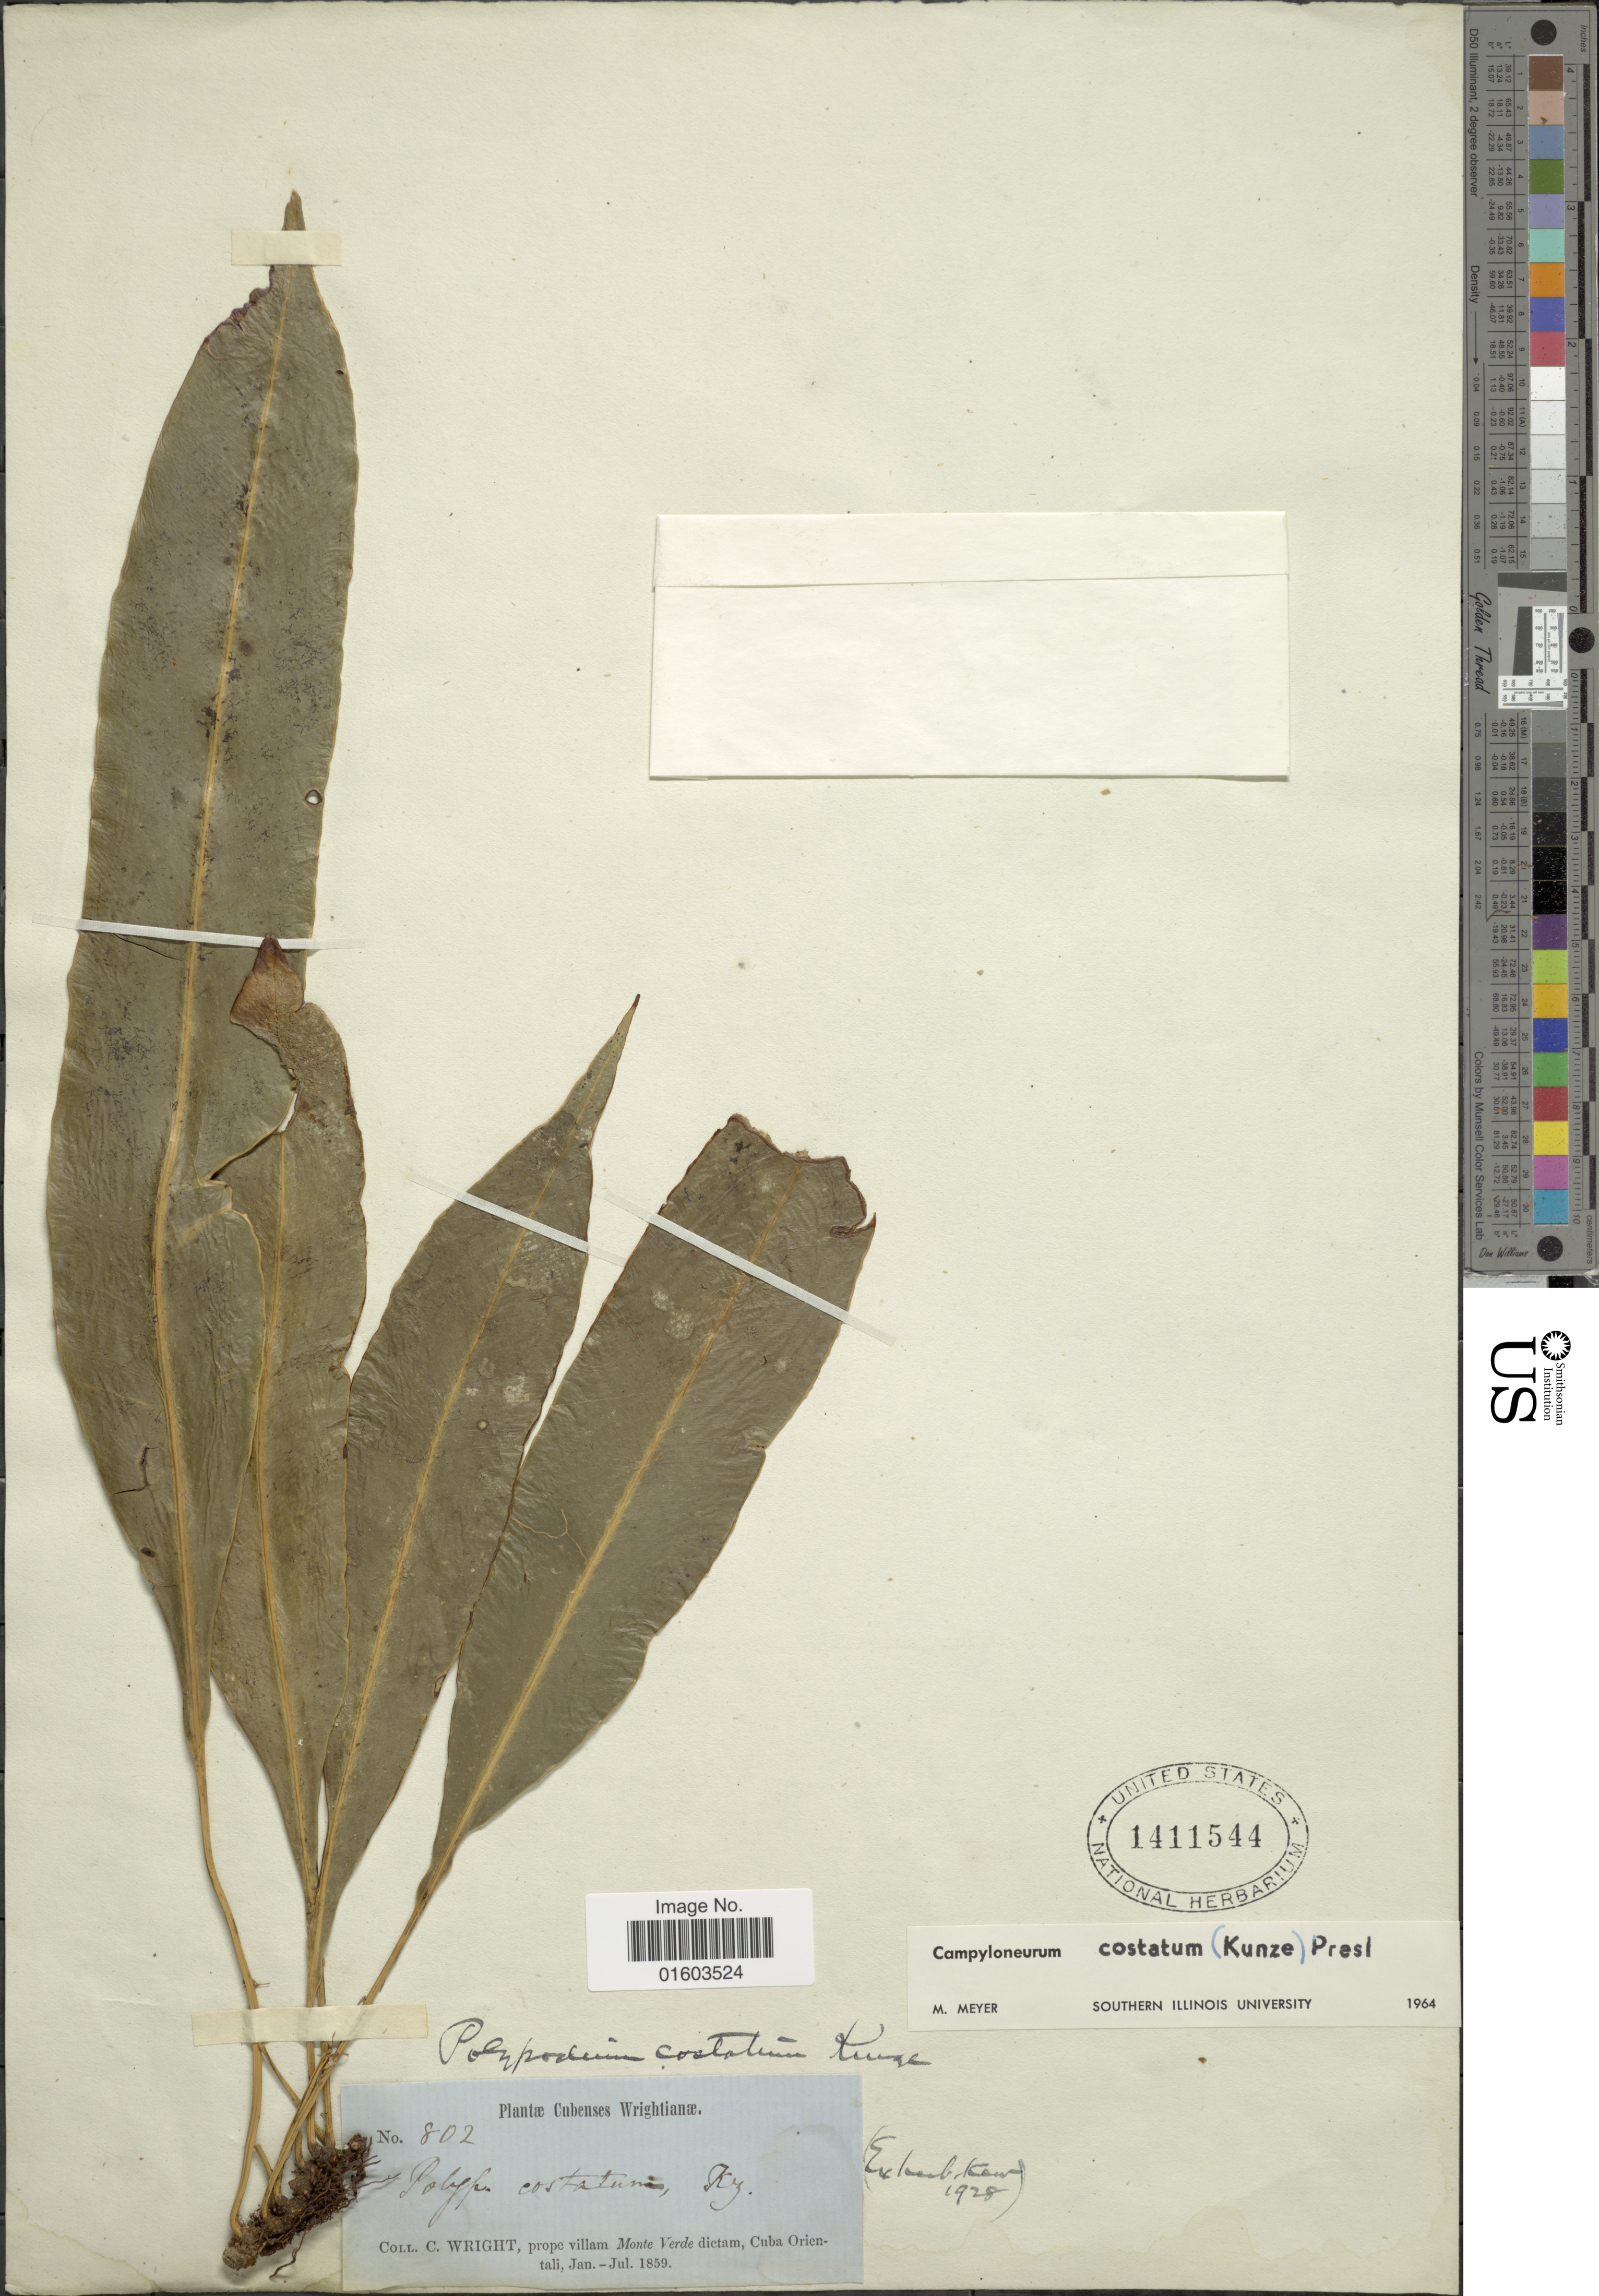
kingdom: Plantae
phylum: Tracheophyta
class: Polypodiopsida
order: Polypodiales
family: Polypodiaceae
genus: Campyloneurum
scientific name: Campyloneurum costatum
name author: (Kunze) C. Presl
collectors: C. Wright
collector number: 802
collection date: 1859-01/1859-07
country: Cuba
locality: Prope villam Monte Verde dictam, Cuba orientali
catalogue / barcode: US 1411544